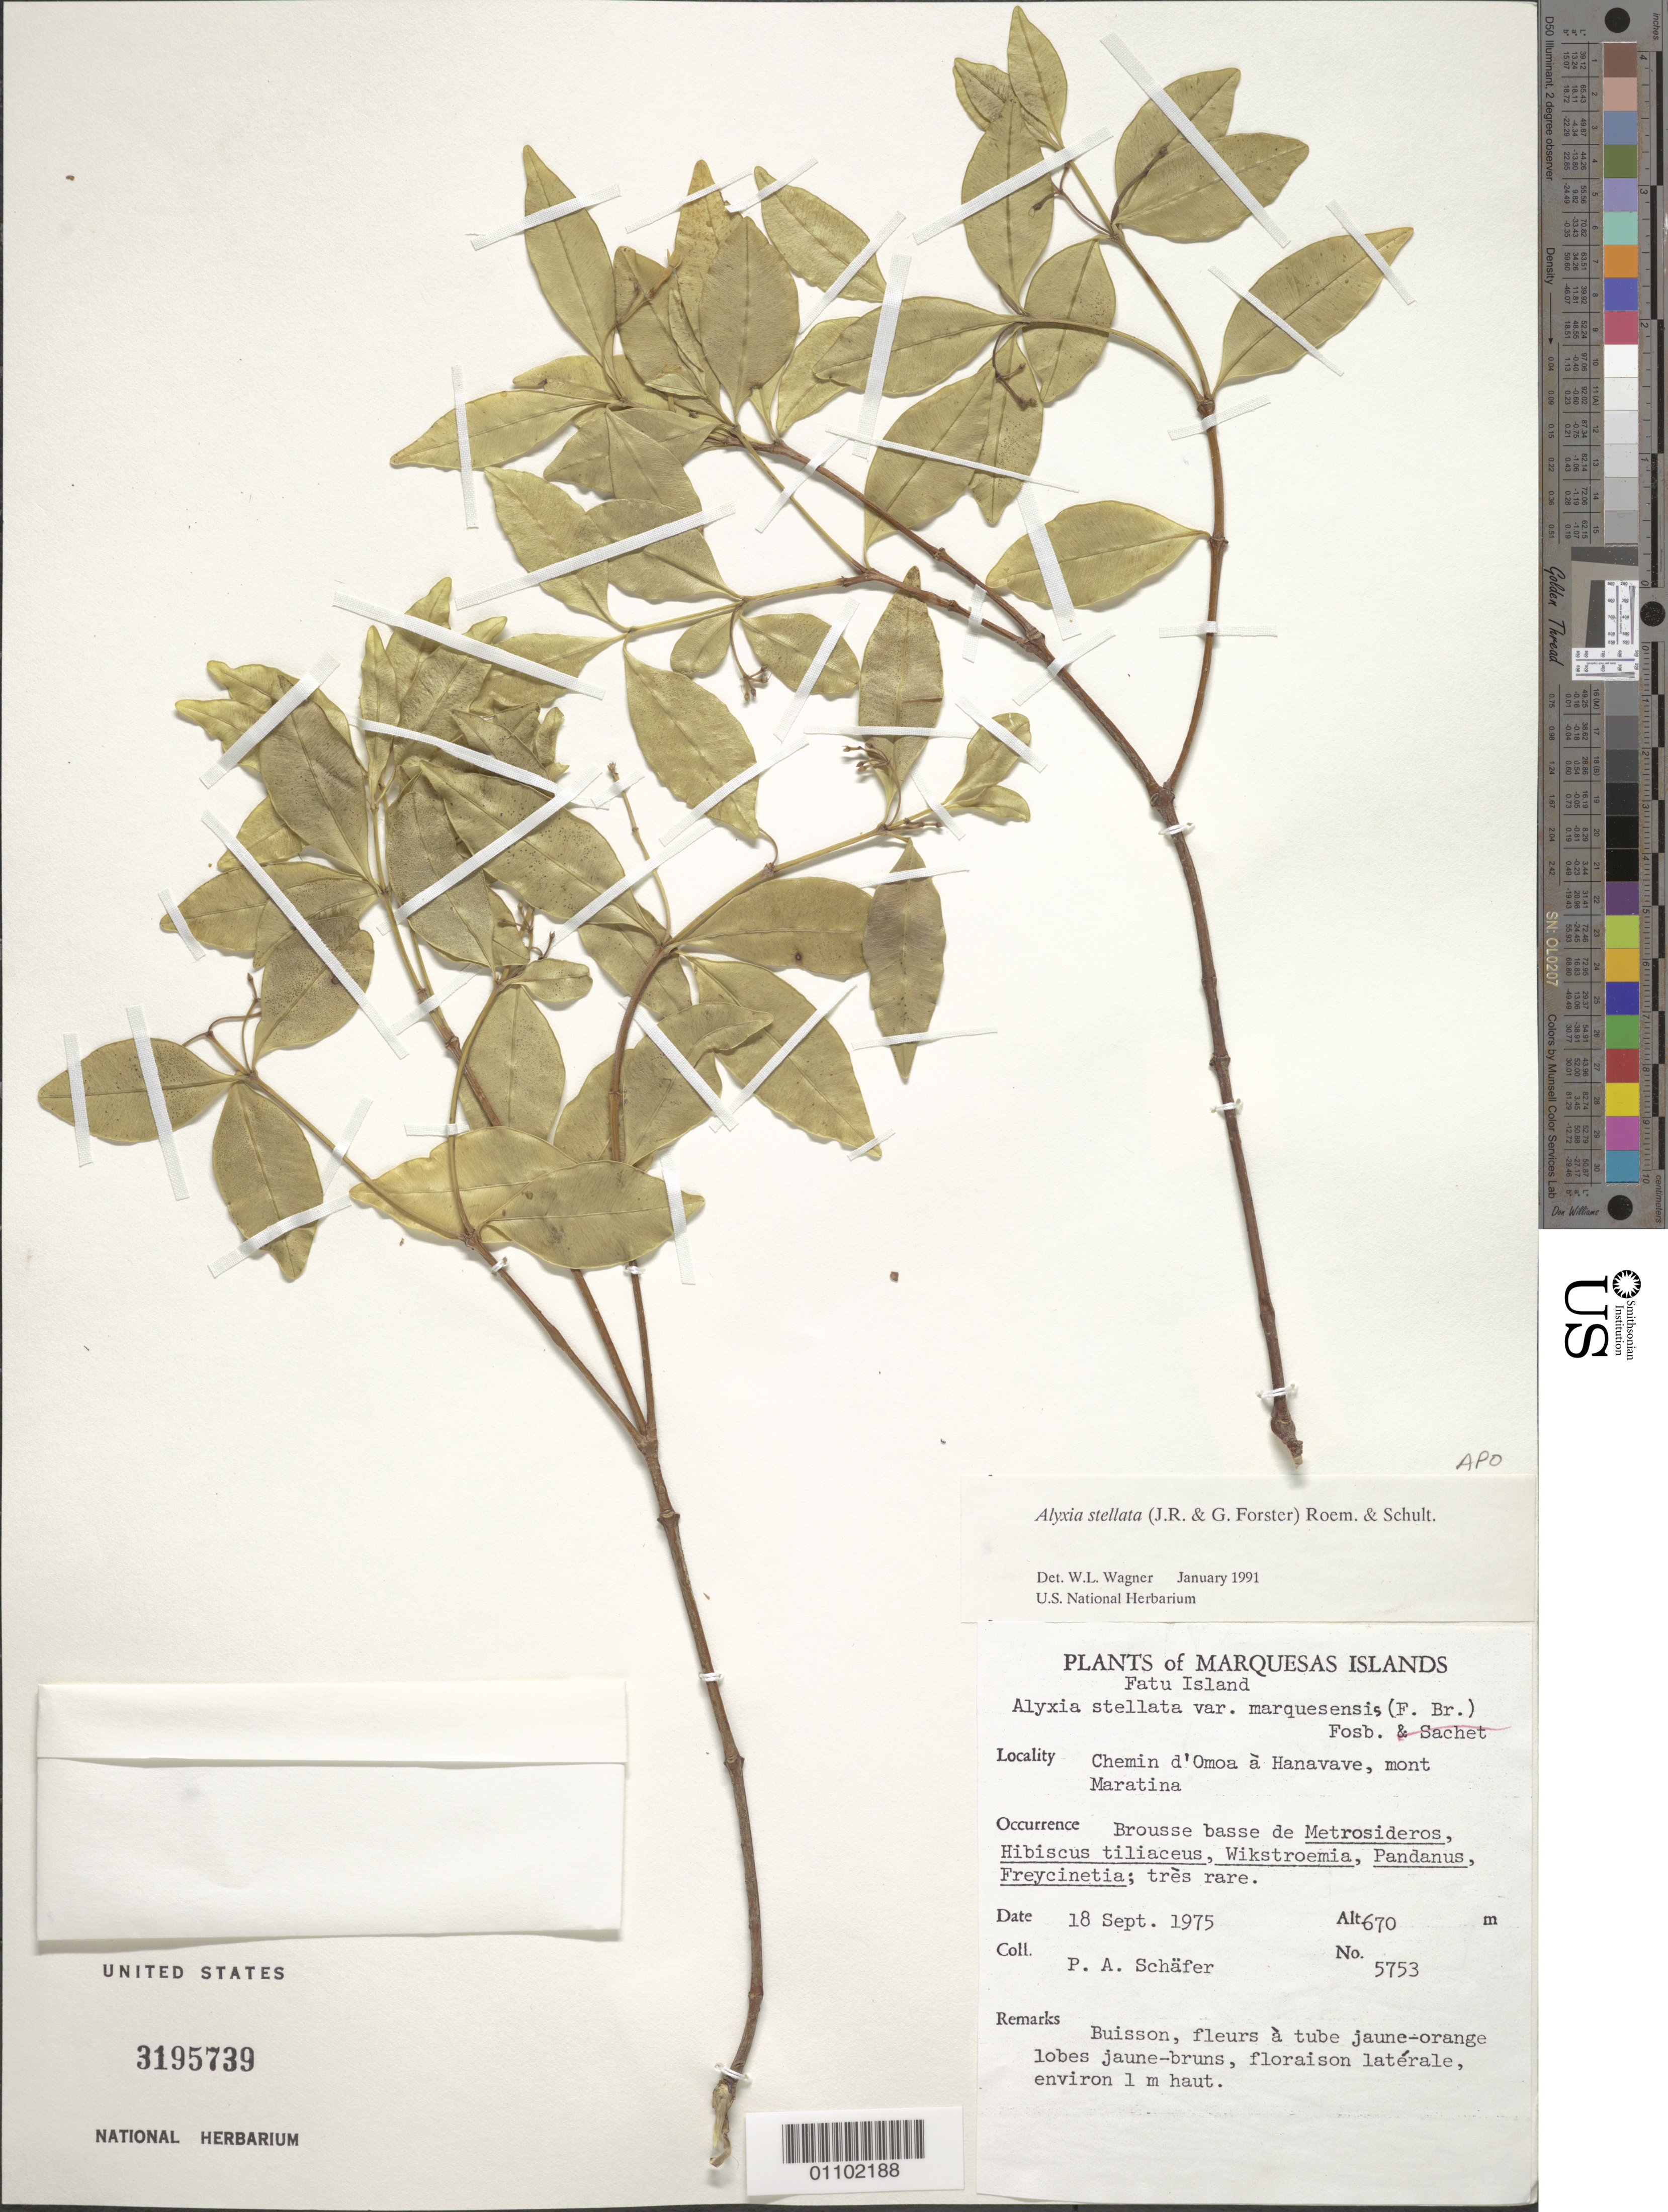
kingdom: Plantae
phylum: Tracheophyta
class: Magnoliopsida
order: Gentianales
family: Apocynaceae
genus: Alyxia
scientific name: Alyxia stellata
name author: (J.R. Forst. & G. Forst.) Roem. & Schult.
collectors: P. A. Schäfer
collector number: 5753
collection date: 1975-09-18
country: French Polynesia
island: Fatu Hiva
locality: Chemin d'Omo'a à Hananane, mont Maratina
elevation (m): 670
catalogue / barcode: US 3195739